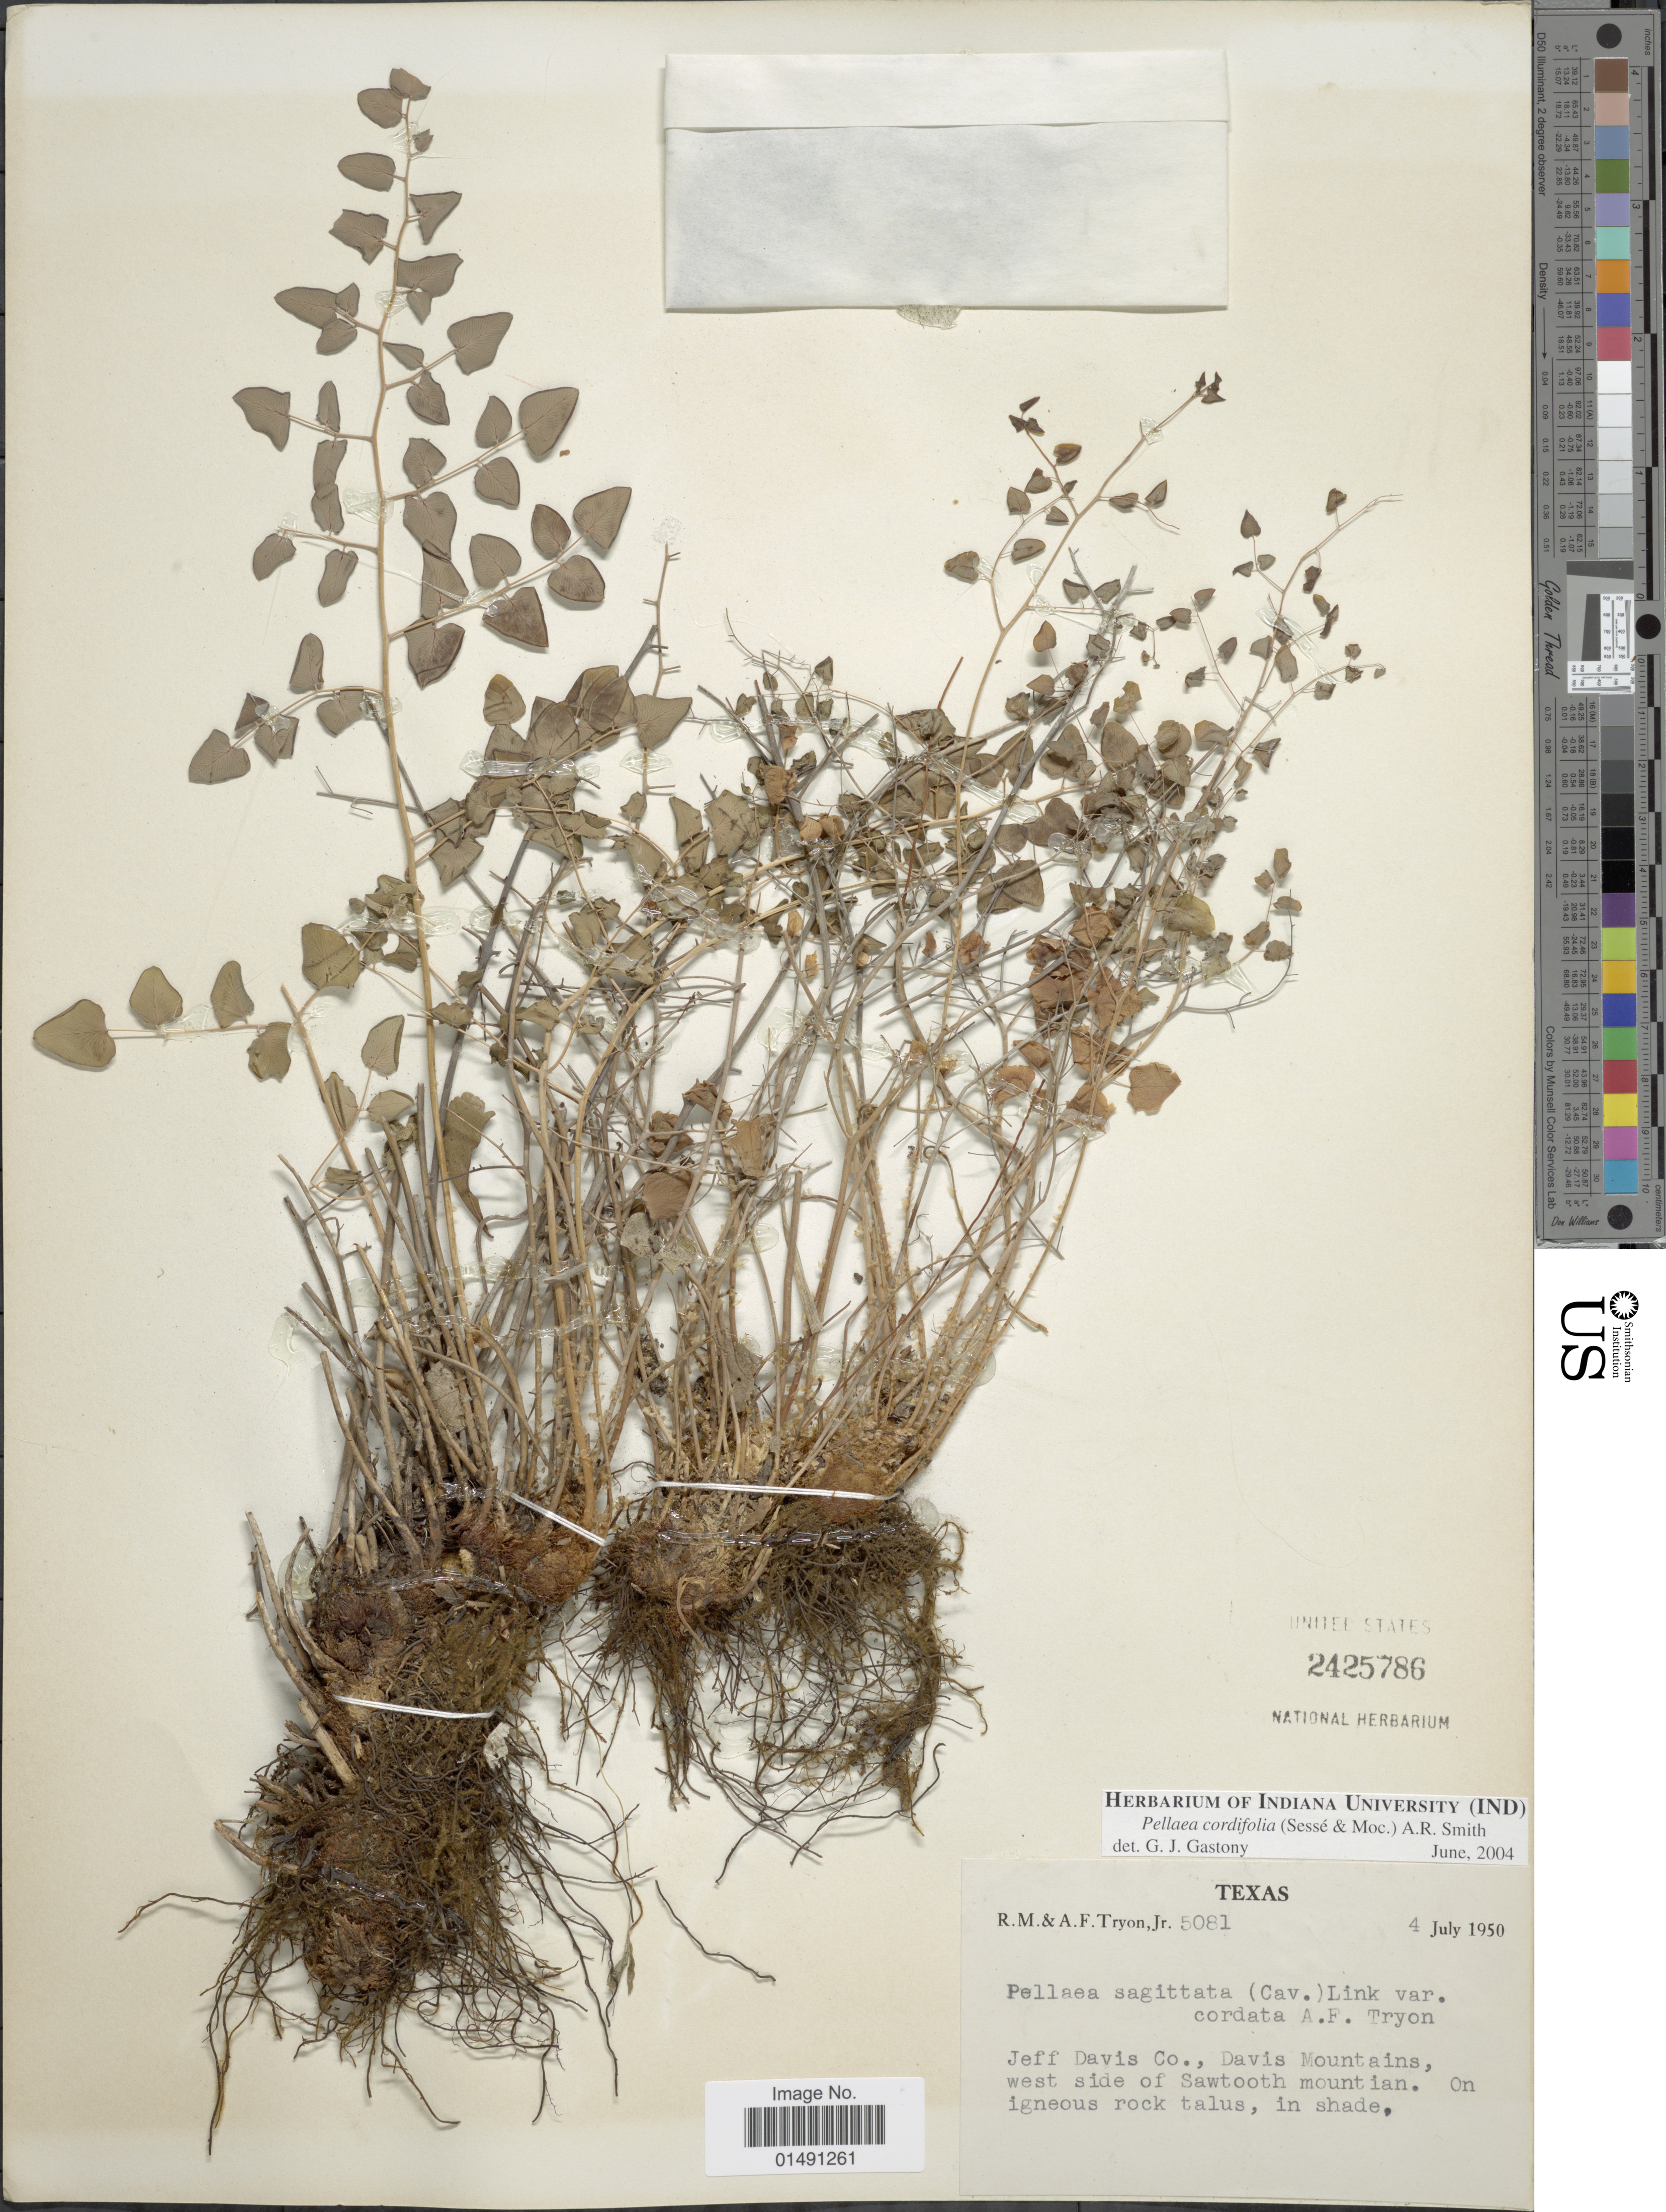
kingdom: Plantae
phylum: Tracheophyta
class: Polypodiopsida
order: Polypodiales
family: Pteridaceae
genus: Pellaea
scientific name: Pellaea cordifolia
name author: (Sessé) A.R. Sm.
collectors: R. M. Tryon & A. F. Tryon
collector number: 5081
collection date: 1950-07-04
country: United States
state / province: Texas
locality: Jeff Davis Co., Davis Mountains, west side of Sawtooth mountain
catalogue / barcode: US 2425786